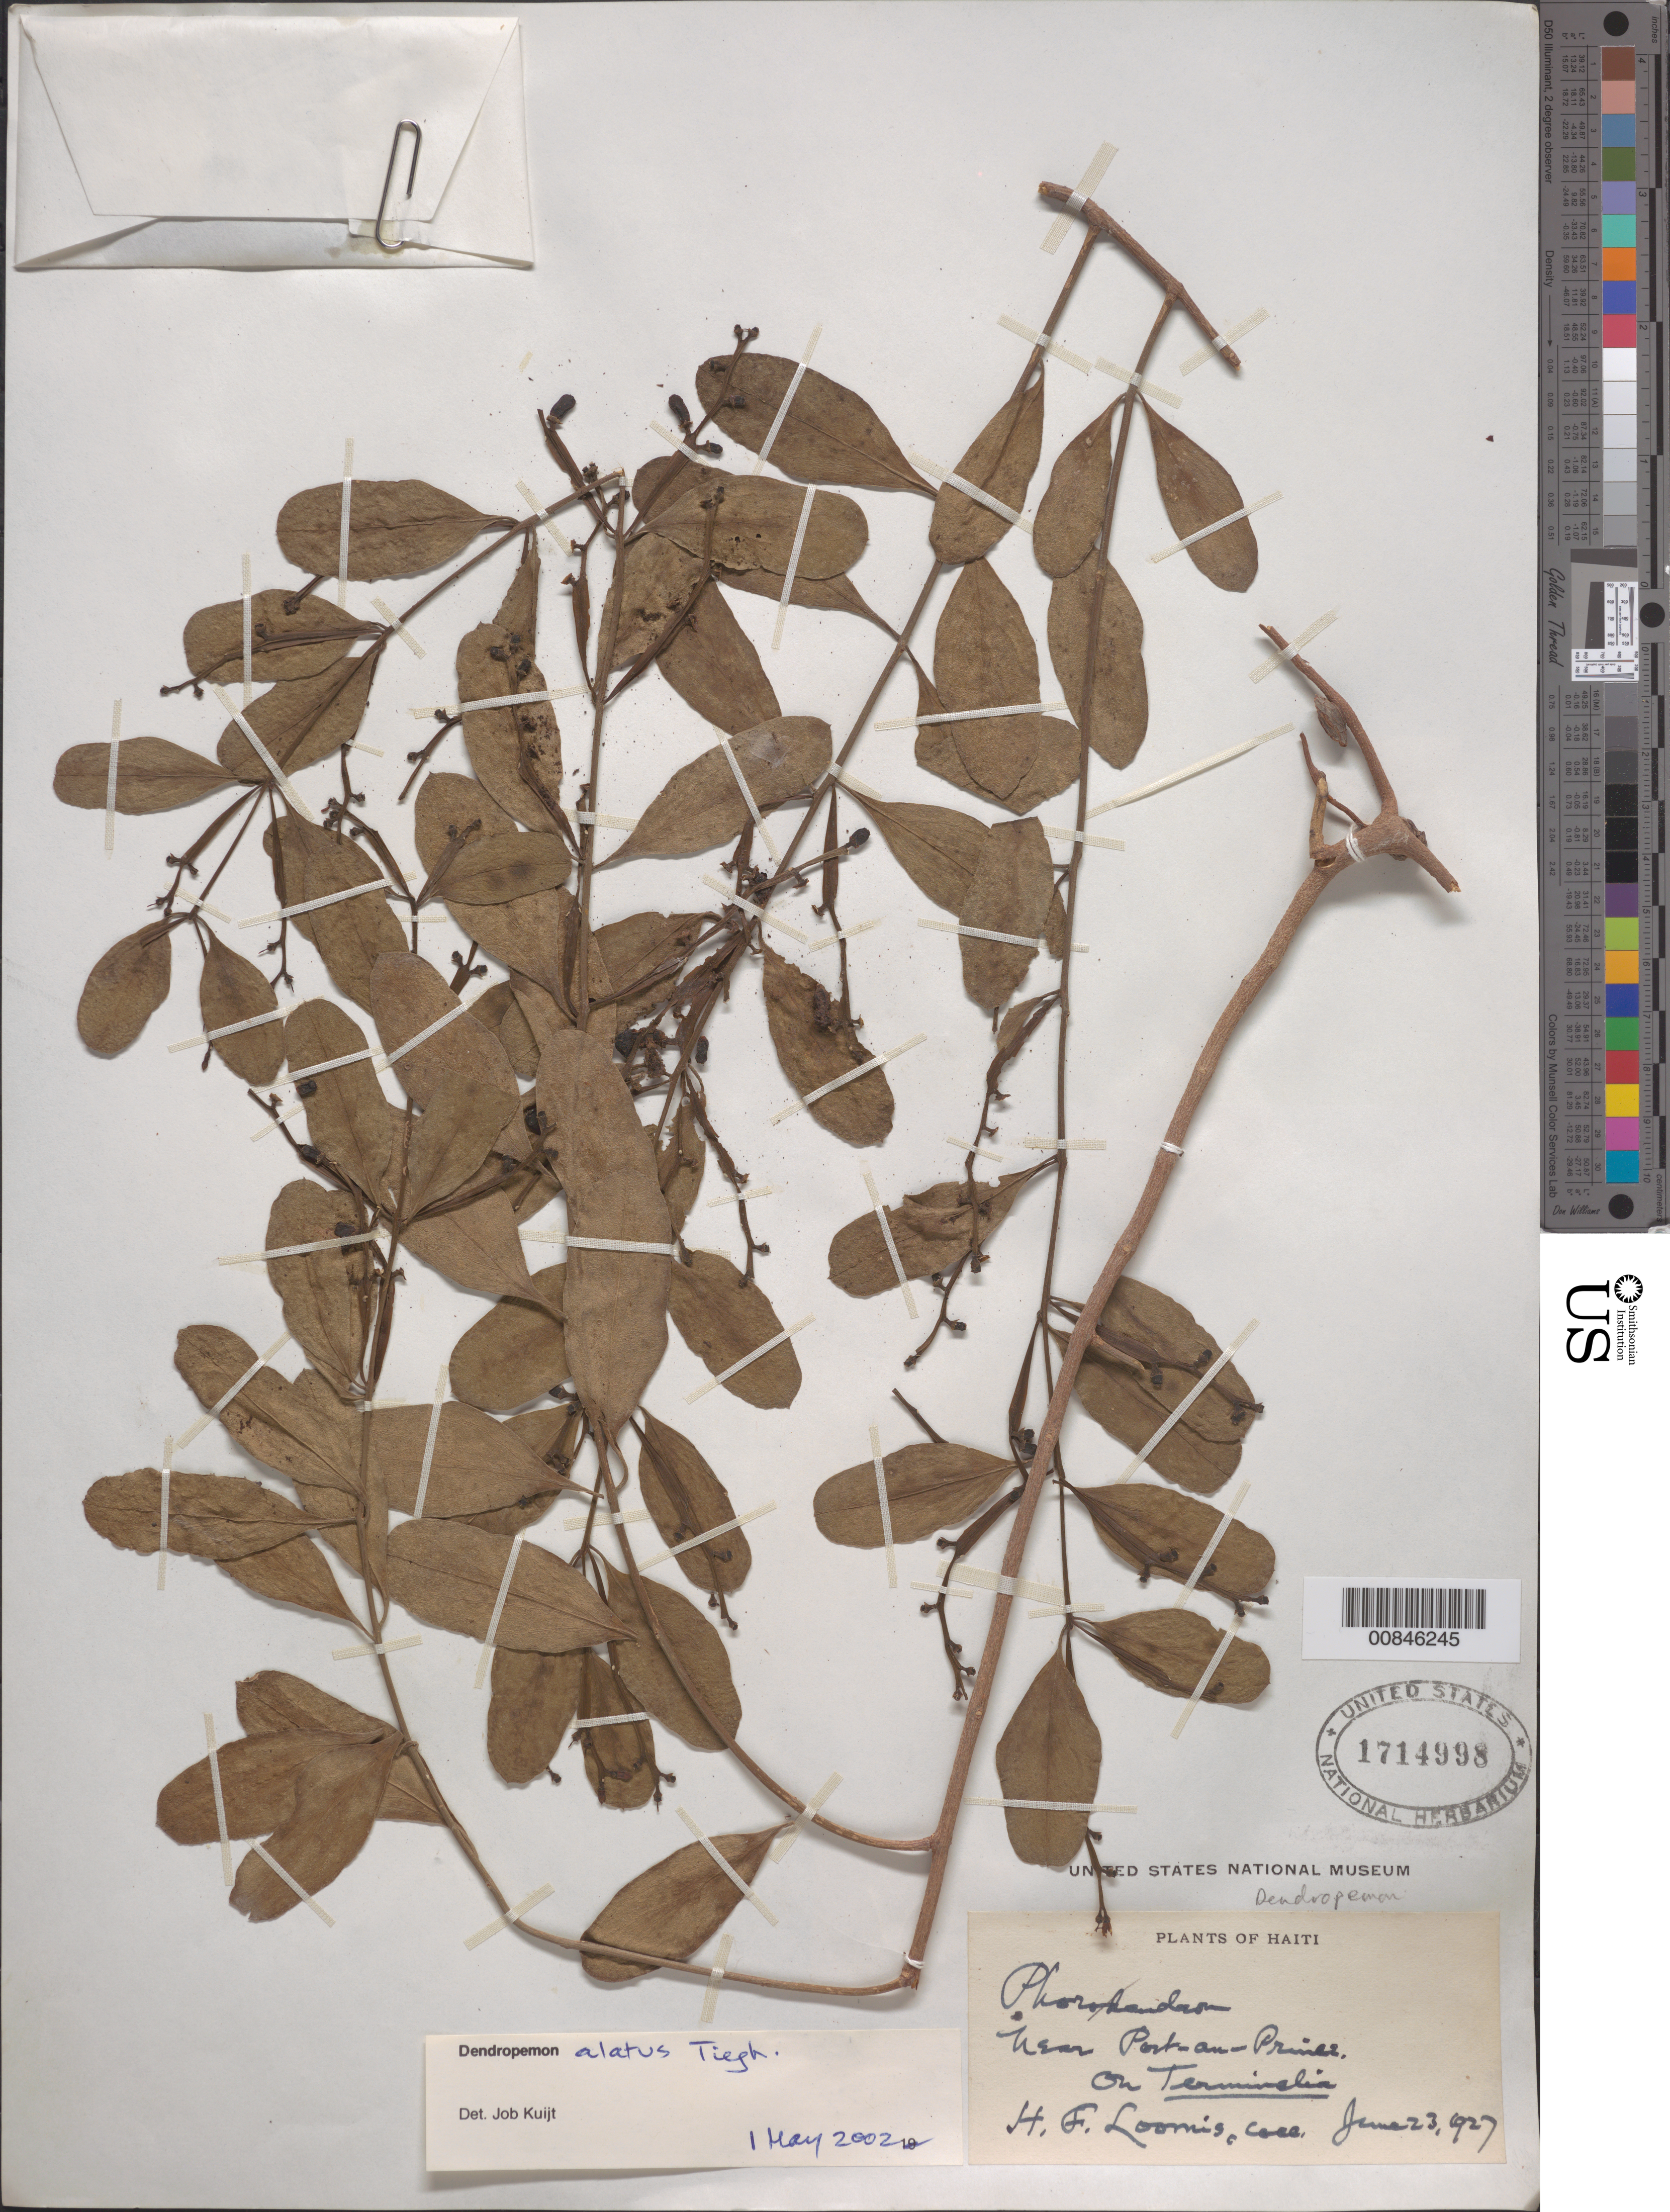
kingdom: Plantae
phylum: Tracheophyta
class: Magnoliopsida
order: Santalales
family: Loranthaceae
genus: Dendropemon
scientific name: Dendropemon alatus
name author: Tiegh.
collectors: H. F. Loomis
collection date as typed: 23 Jun 1927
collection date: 1927-06-23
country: Haiti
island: Hispaniola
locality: Near Port au Prince.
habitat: On Terminelia.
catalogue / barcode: US 1714998